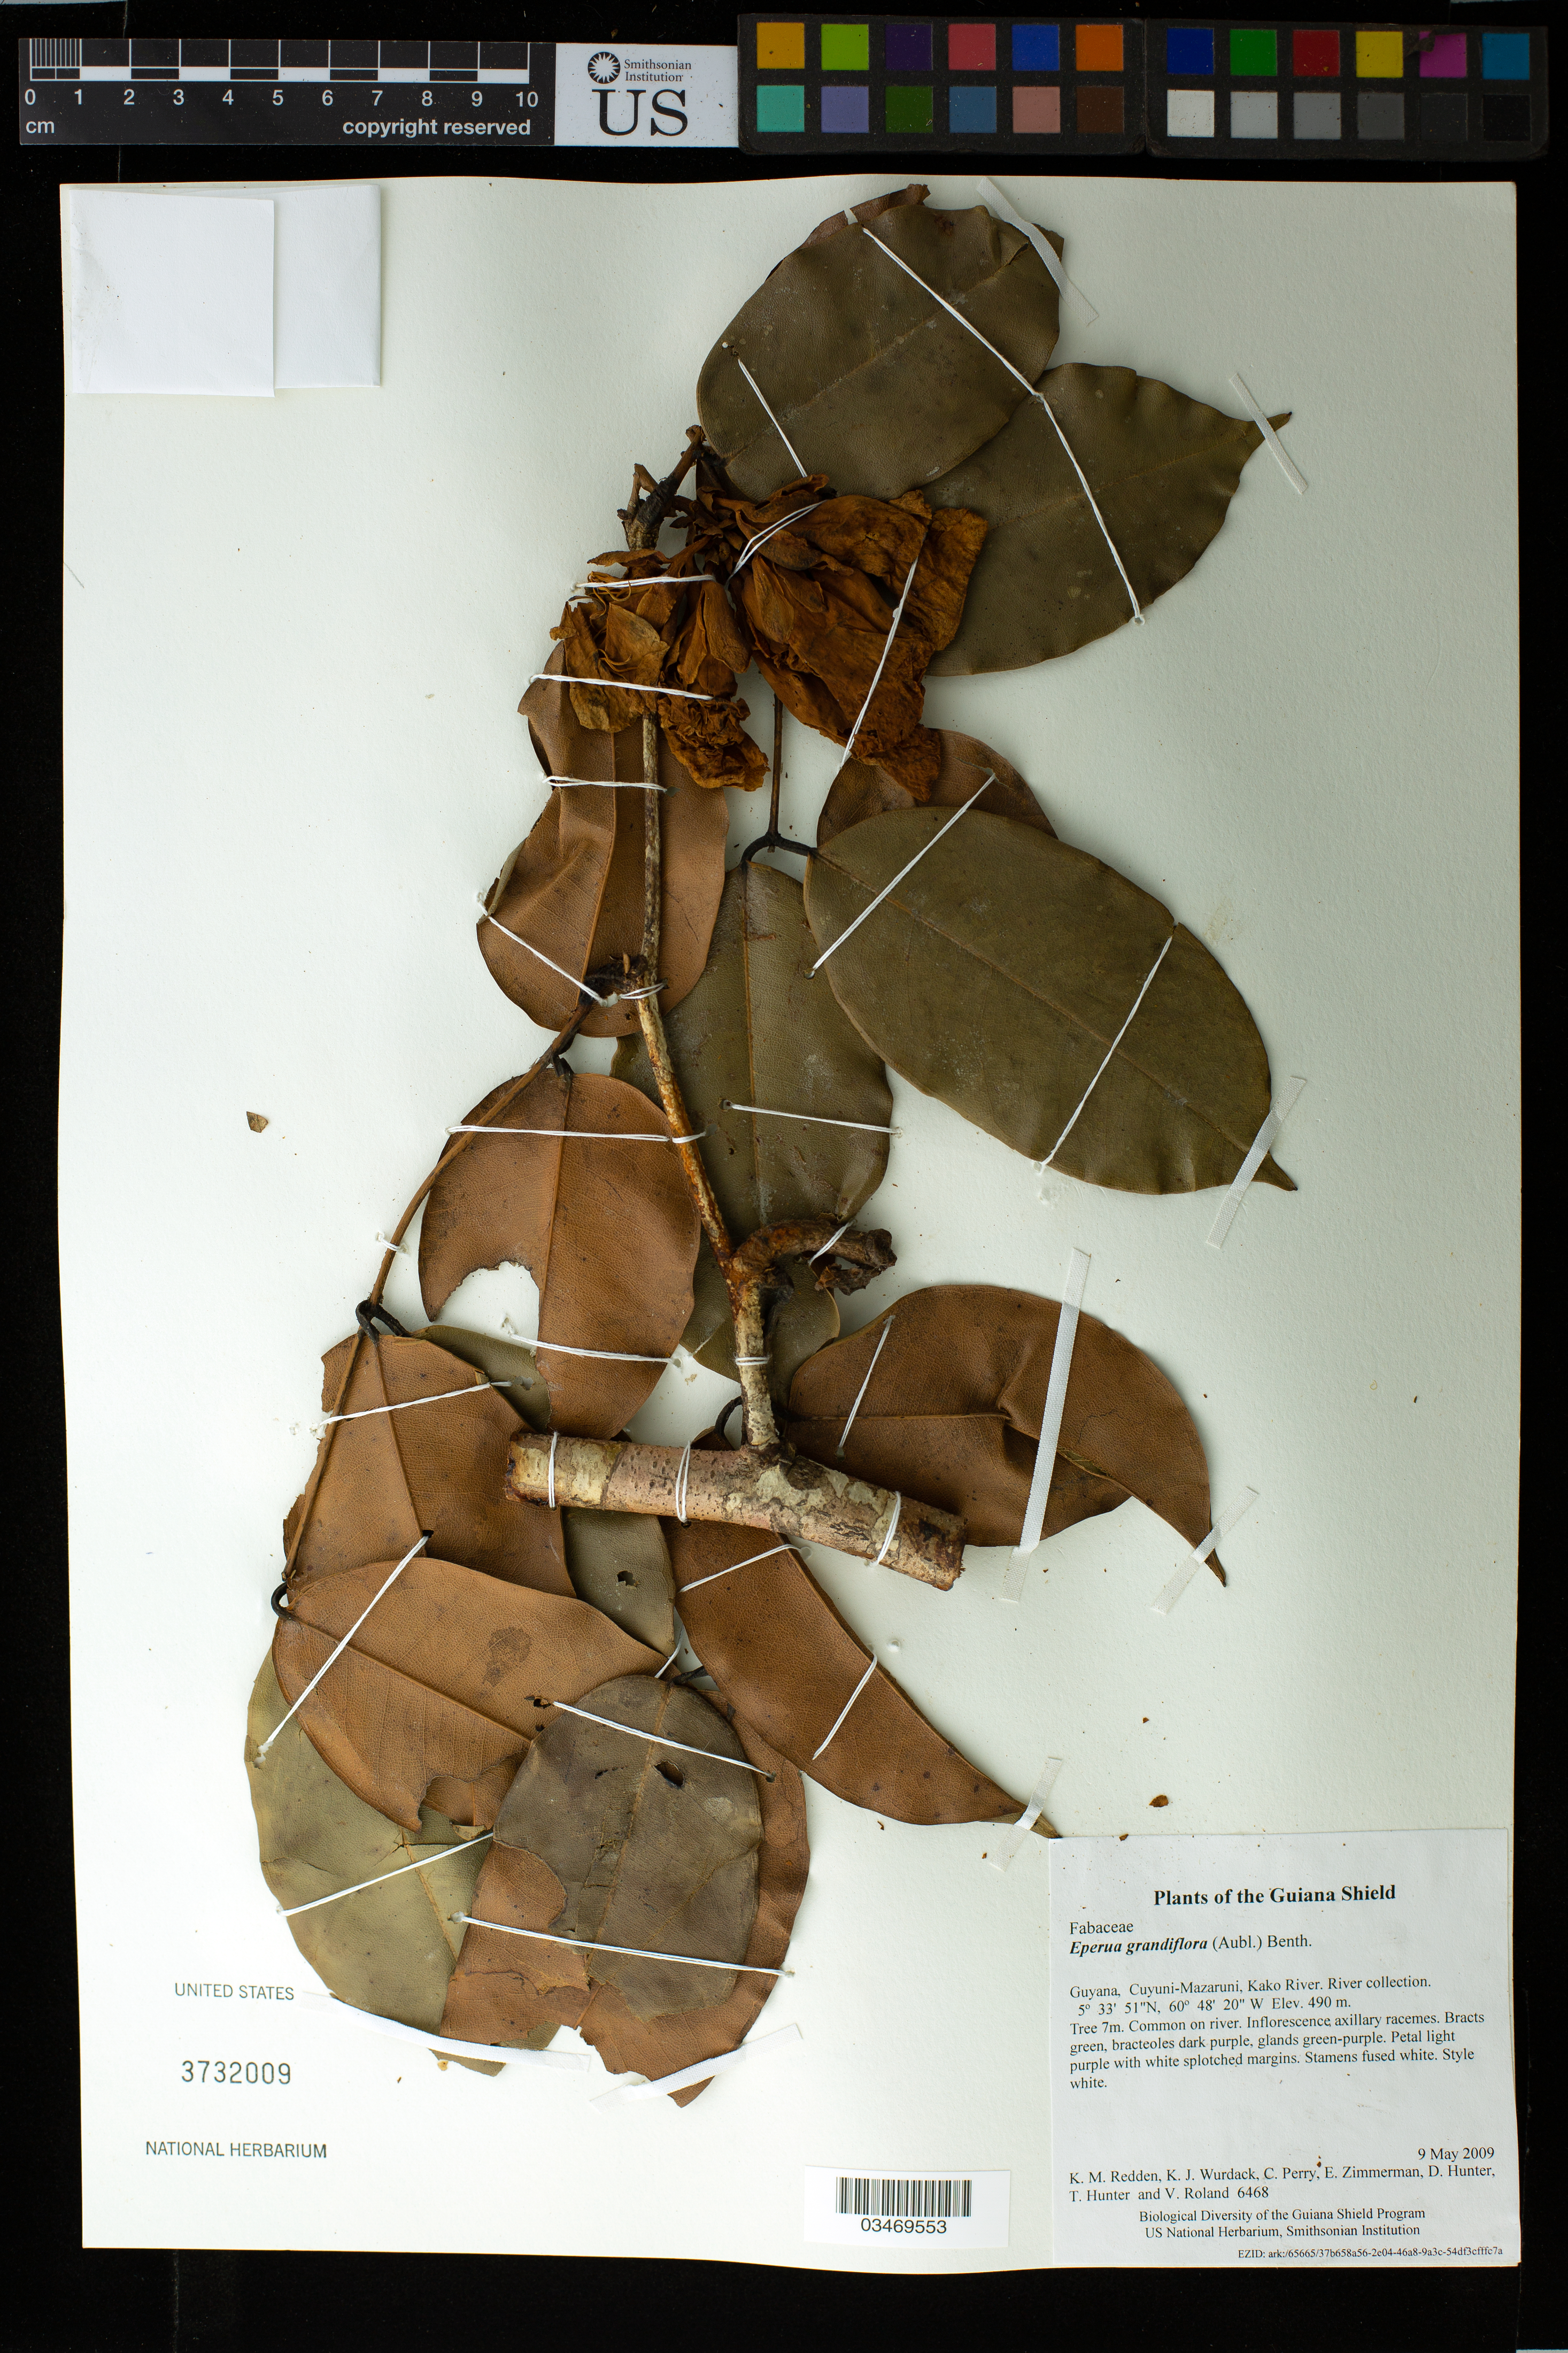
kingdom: Plantae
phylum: Tracheophyta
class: Magnoliopsida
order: Fabales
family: Fabaceae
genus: Eperua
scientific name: Eperua jenmanii var. jenmanii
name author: Oliv.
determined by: Fortes, E. A.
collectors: K. M. Redden, K. Wurdack, C. Perry, E. Zimmerman, D. Hunter, T. Hunter & V. Roland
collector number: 6468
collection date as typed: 9 May 2009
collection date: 2009-05-09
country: Guyana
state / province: Cuyuni-Mazaruni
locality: Kako River. River collection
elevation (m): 490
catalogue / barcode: US 3732009